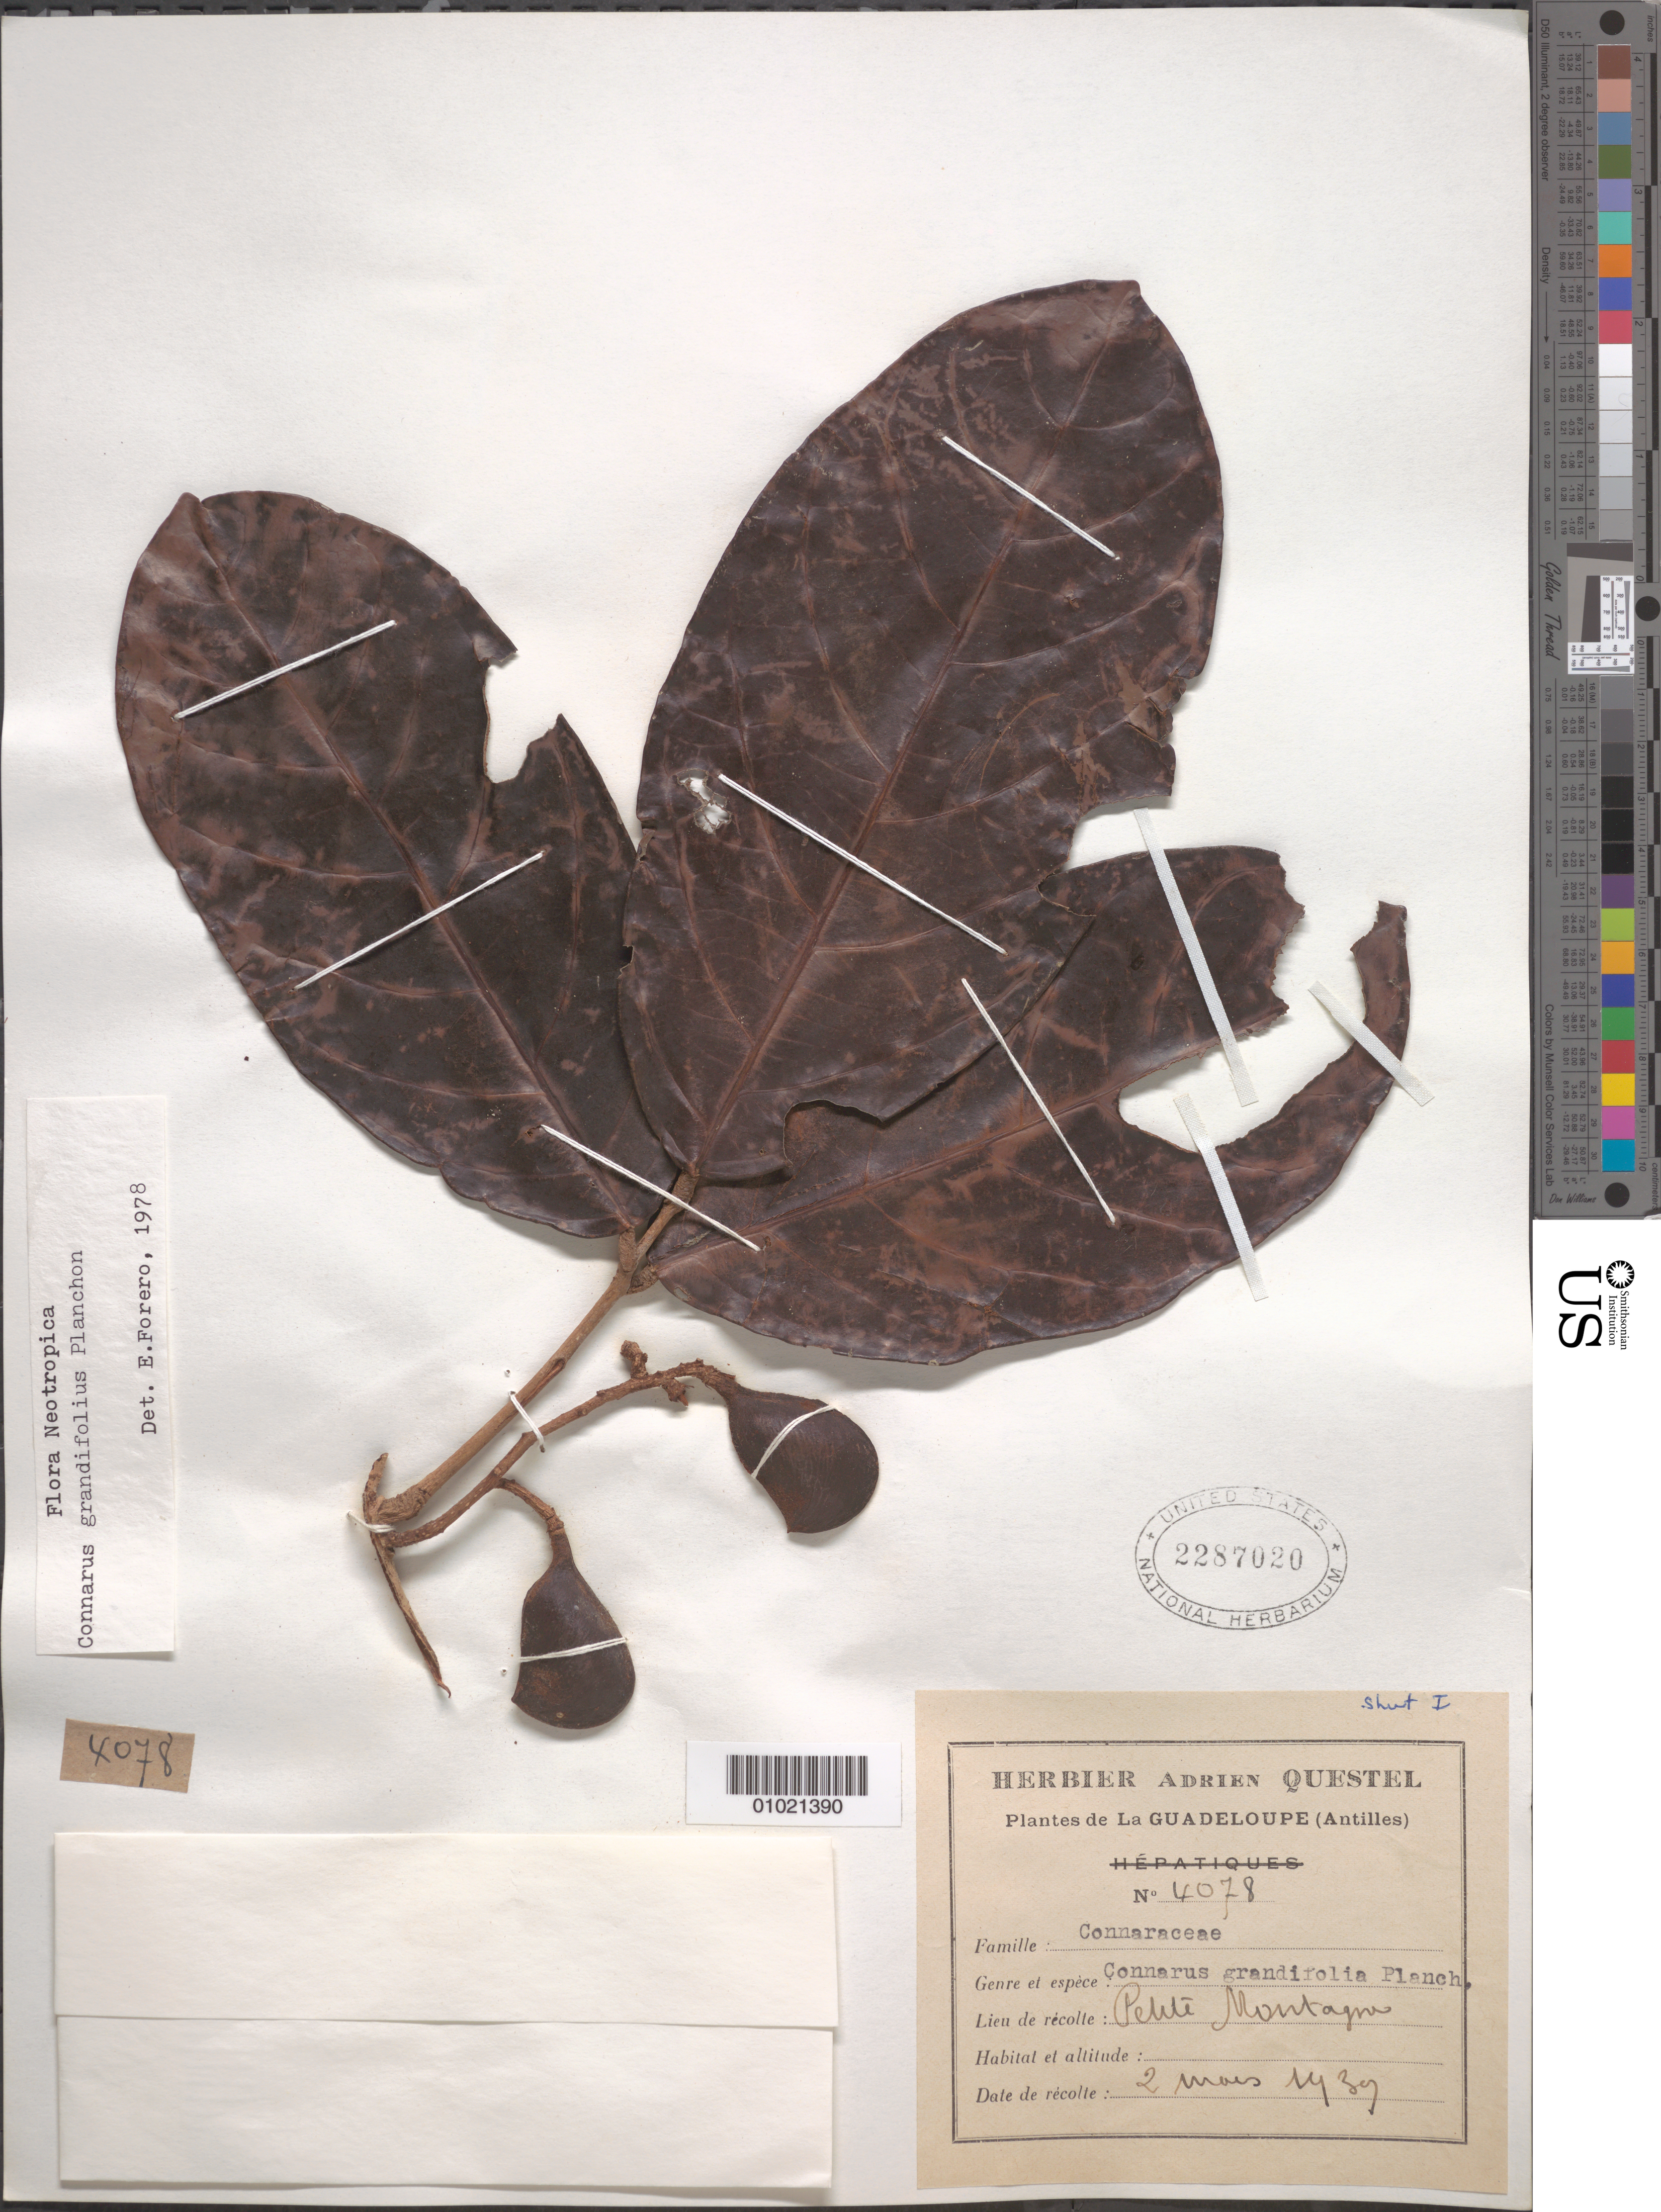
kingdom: Plantae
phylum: Tracheophyta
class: Magnoliopsida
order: Oxalidales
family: Connaraceae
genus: Connarus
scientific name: Connarus grandifolius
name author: Planch.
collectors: A. Questel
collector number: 4078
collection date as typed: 02 Mar 1939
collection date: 1939-03-02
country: Guadeloupe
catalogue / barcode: US 2287020